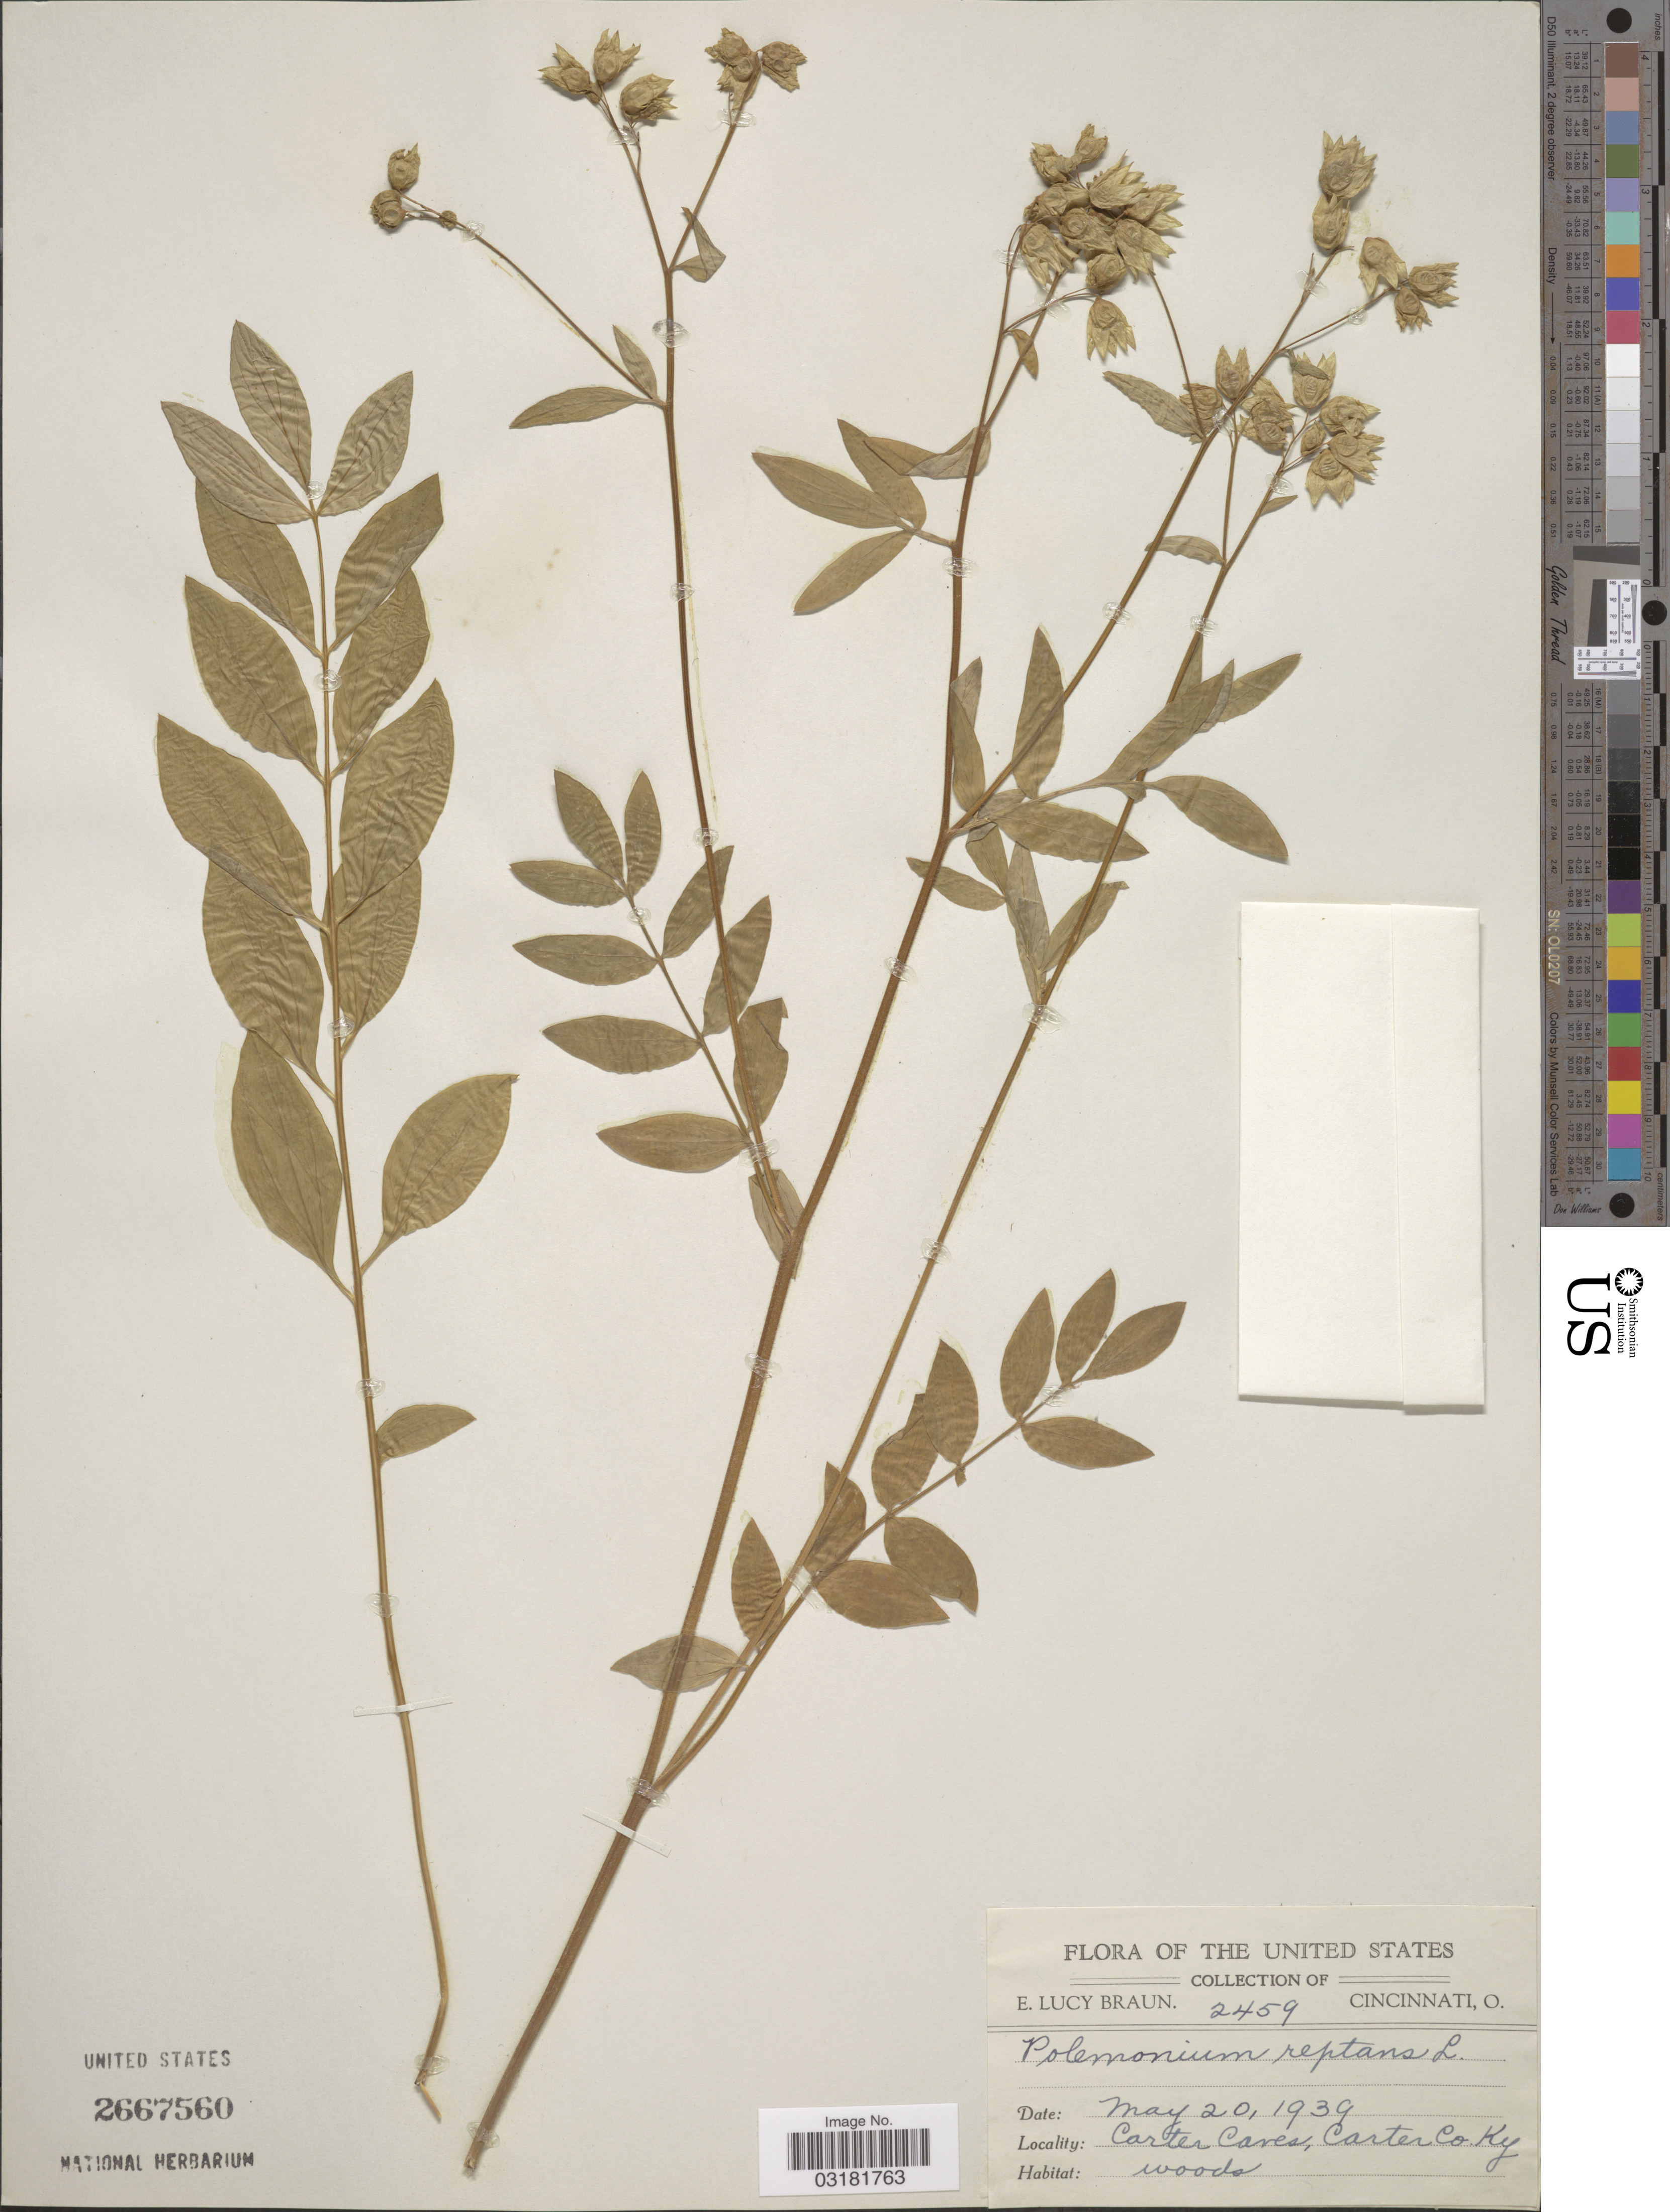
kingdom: Plantae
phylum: Tracheophyta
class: Magnoliopsida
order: Ericales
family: Polemoniaceae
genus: Polemonium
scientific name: Polemonium reptans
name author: L.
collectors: E. L. Braun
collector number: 2459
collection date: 1939-05-20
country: United States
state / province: Kentucky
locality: Carter Caves, Carter Co. Ky.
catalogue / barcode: US 2667560